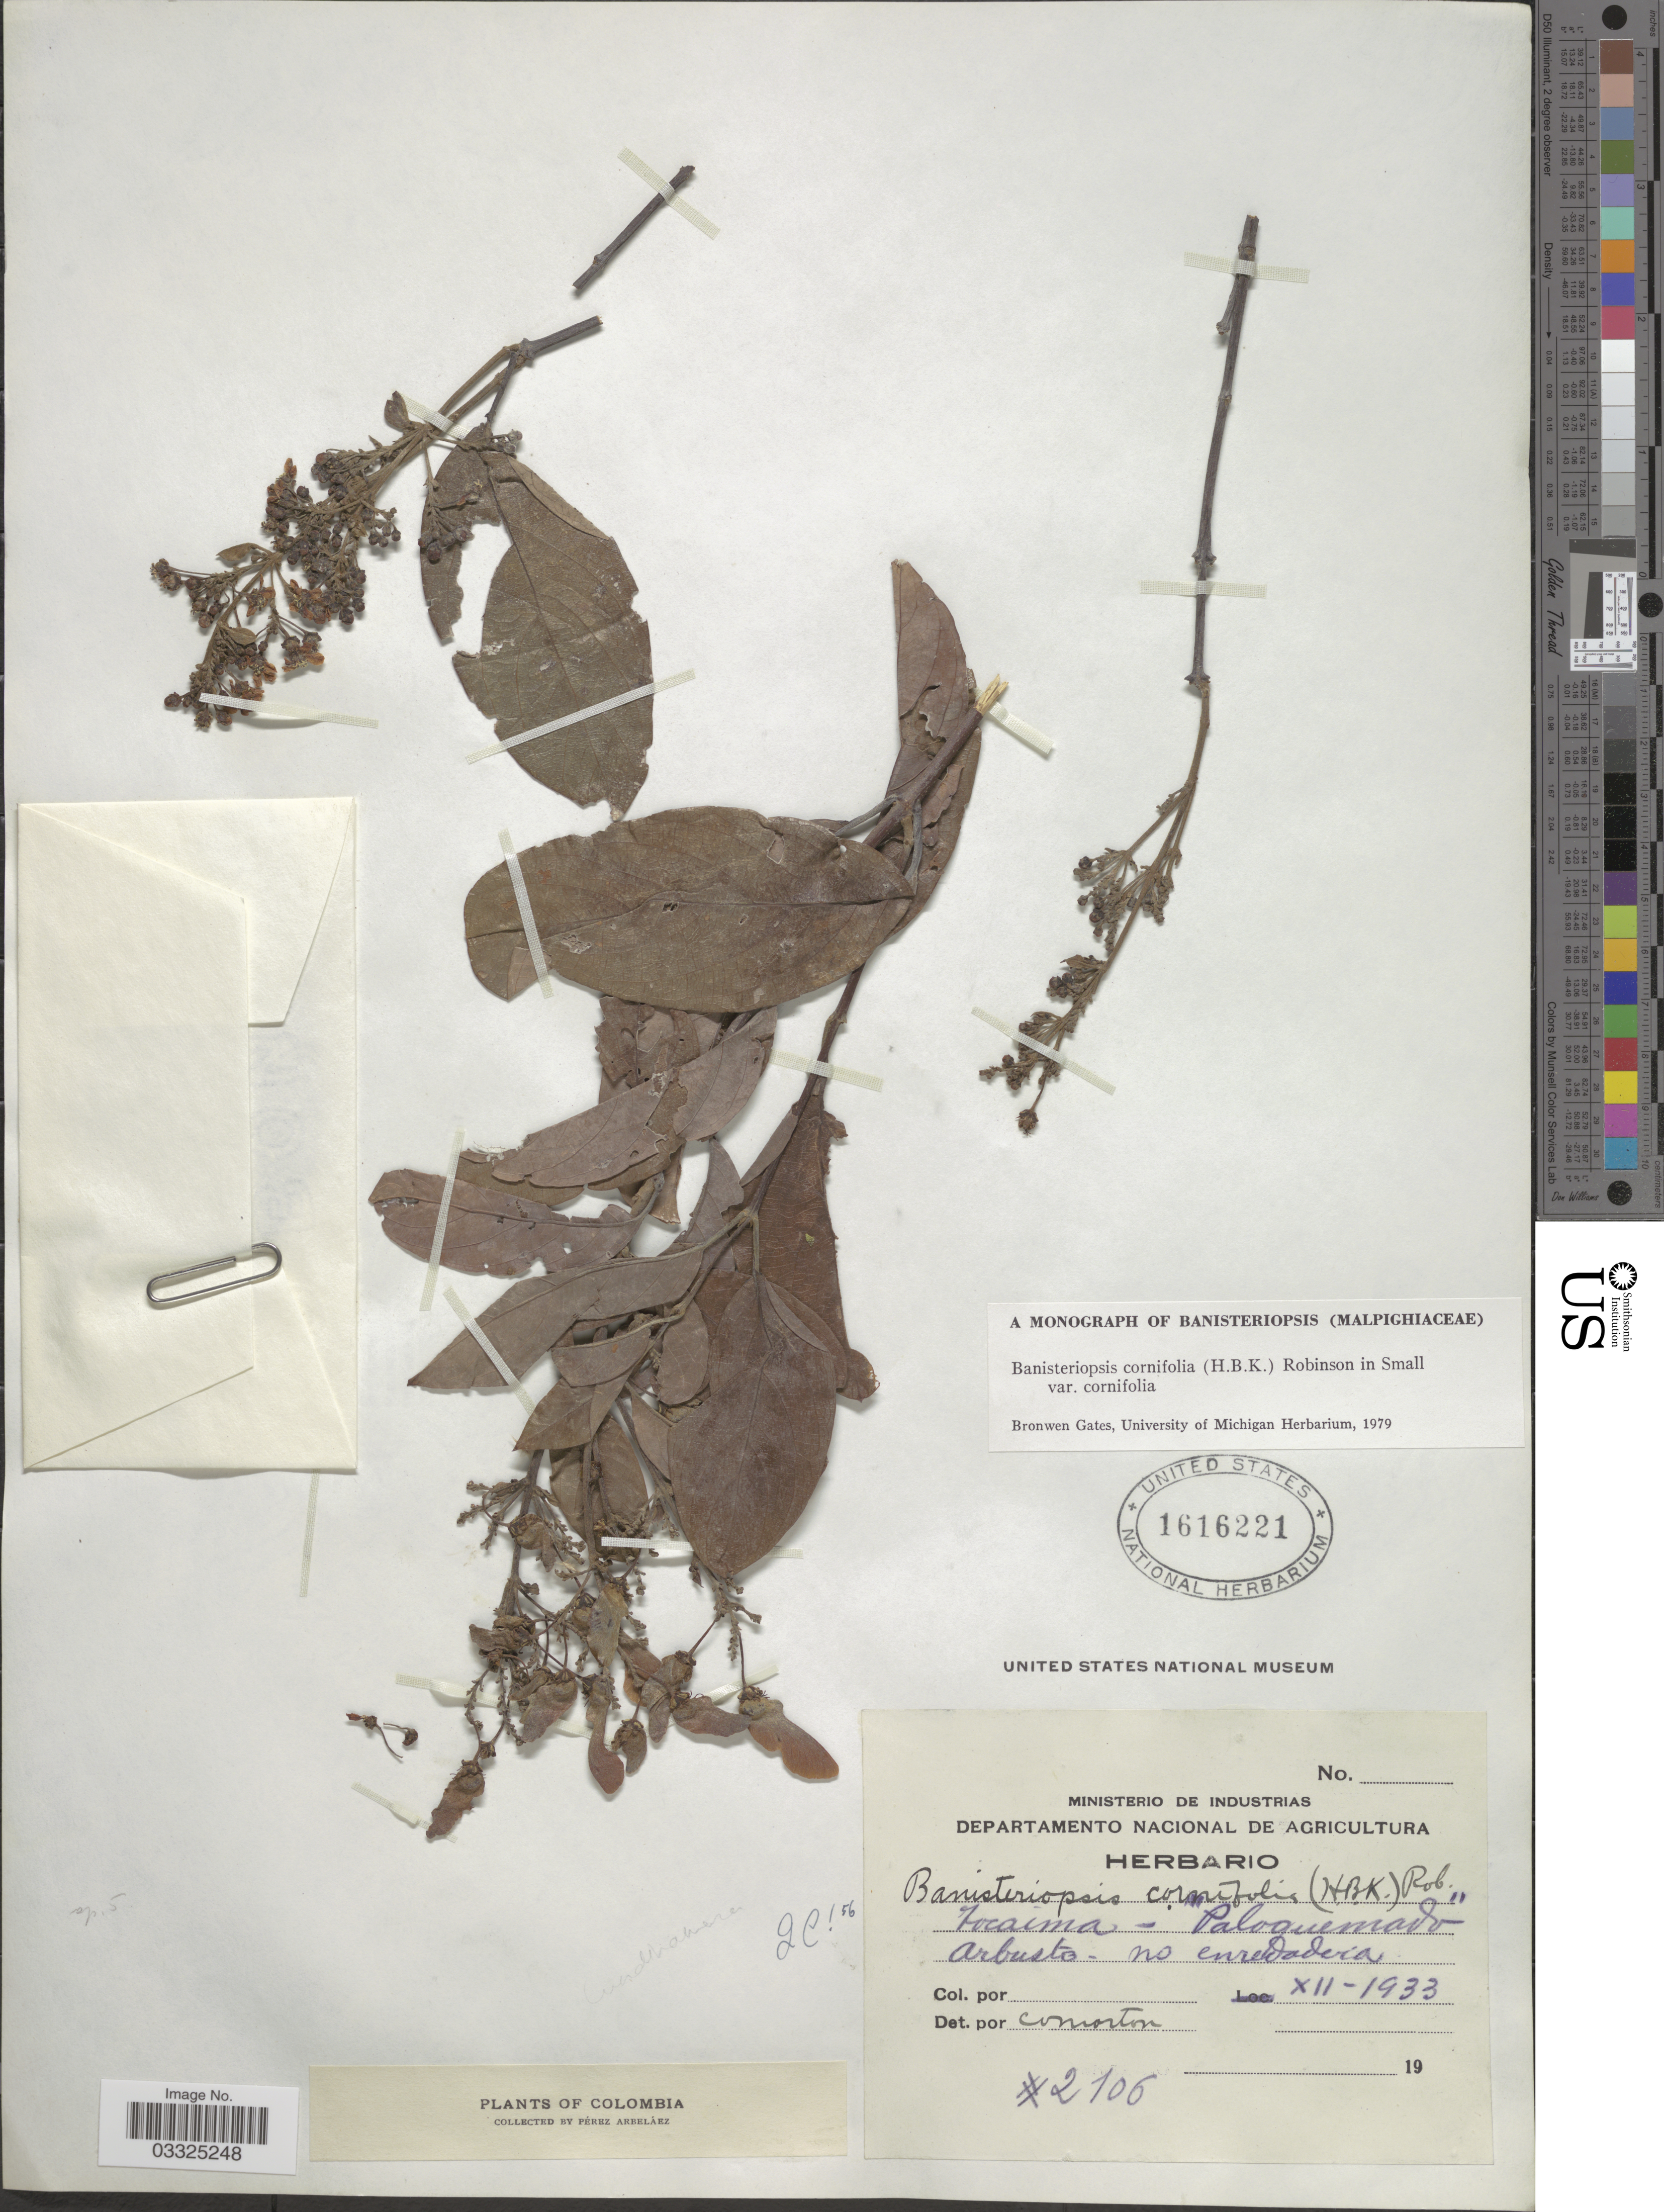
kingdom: Plantae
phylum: Tracheophyta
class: Magnoliopsida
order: Malpighiales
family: Malpighiaceae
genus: Bronwenia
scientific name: Bronwenia cornifolia var. cornifolia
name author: (Kunth) W.R. Anderson & C. Davis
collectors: A. Pérez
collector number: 2106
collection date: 1933-12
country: Colombia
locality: Tocaima - Paloquemado.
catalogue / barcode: US 1616221